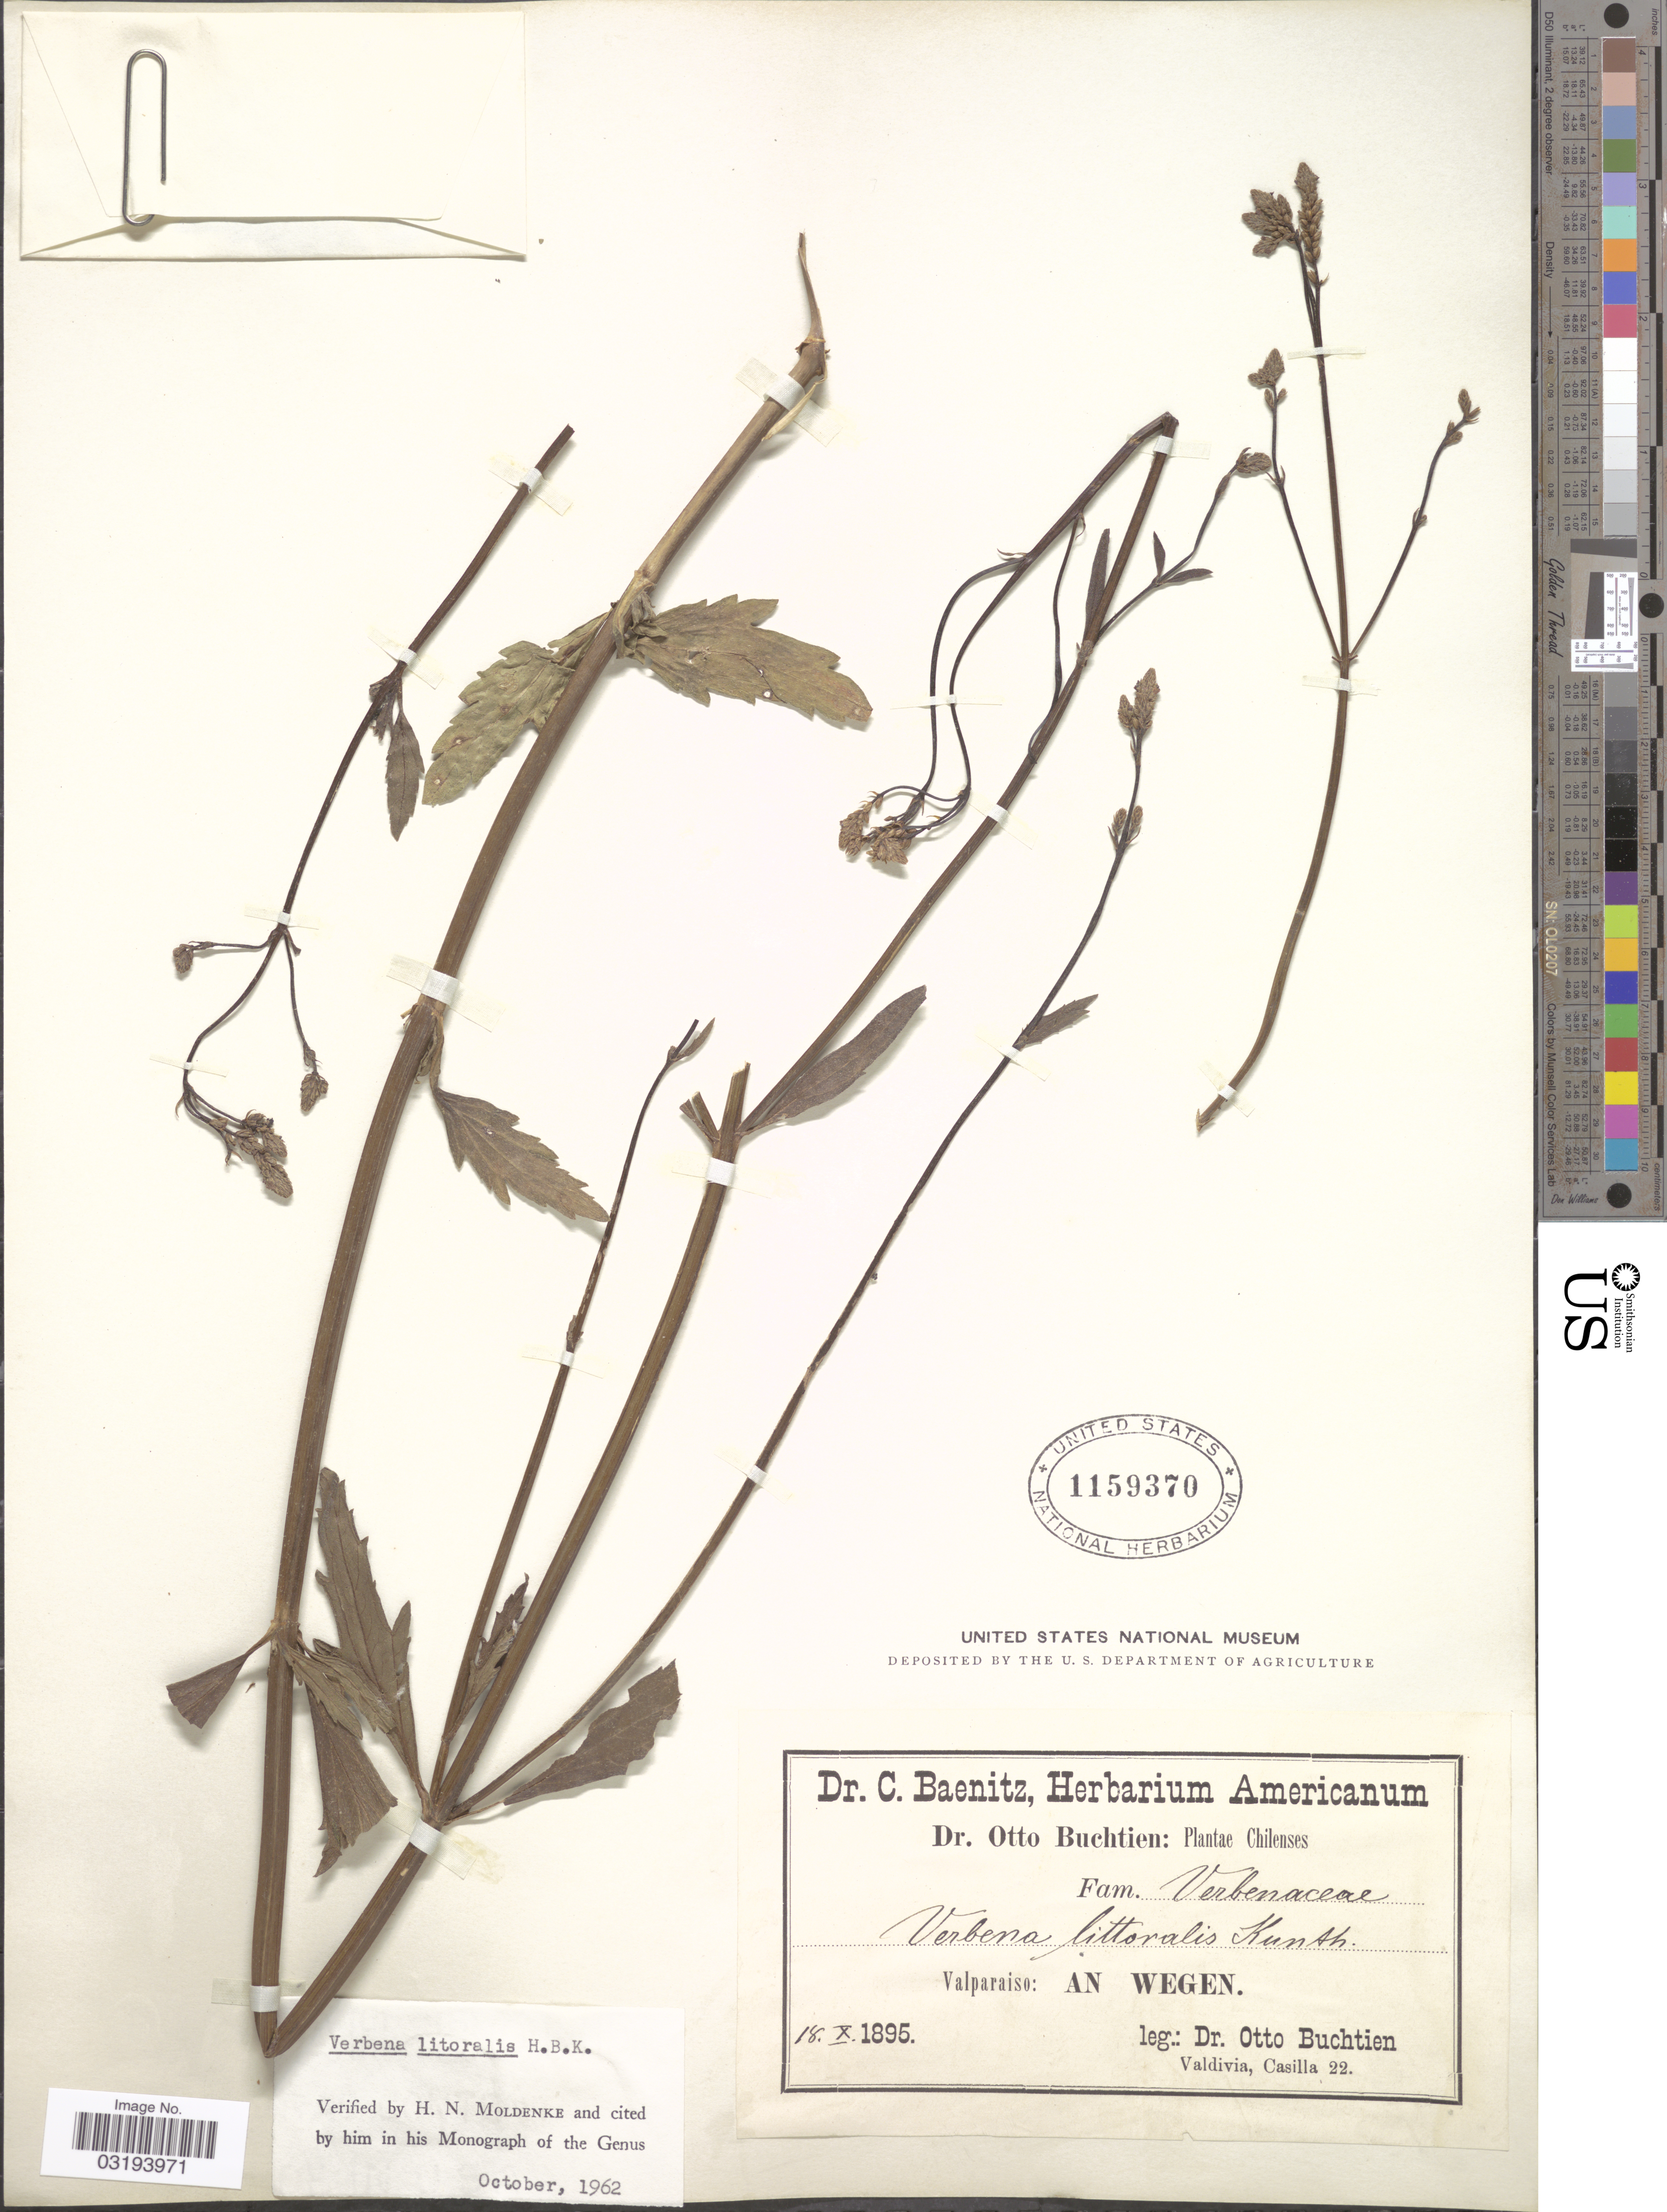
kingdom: Plantae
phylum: Tracheophyta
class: Magnoliopsida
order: Lamiales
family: Verbenaceae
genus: Verbena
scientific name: Verbena litoralis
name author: Kunth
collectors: O. Buchtien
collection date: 1895-10-18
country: Chile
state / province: Valparaíso (V)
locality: An wegen.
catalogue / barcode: US 1159370